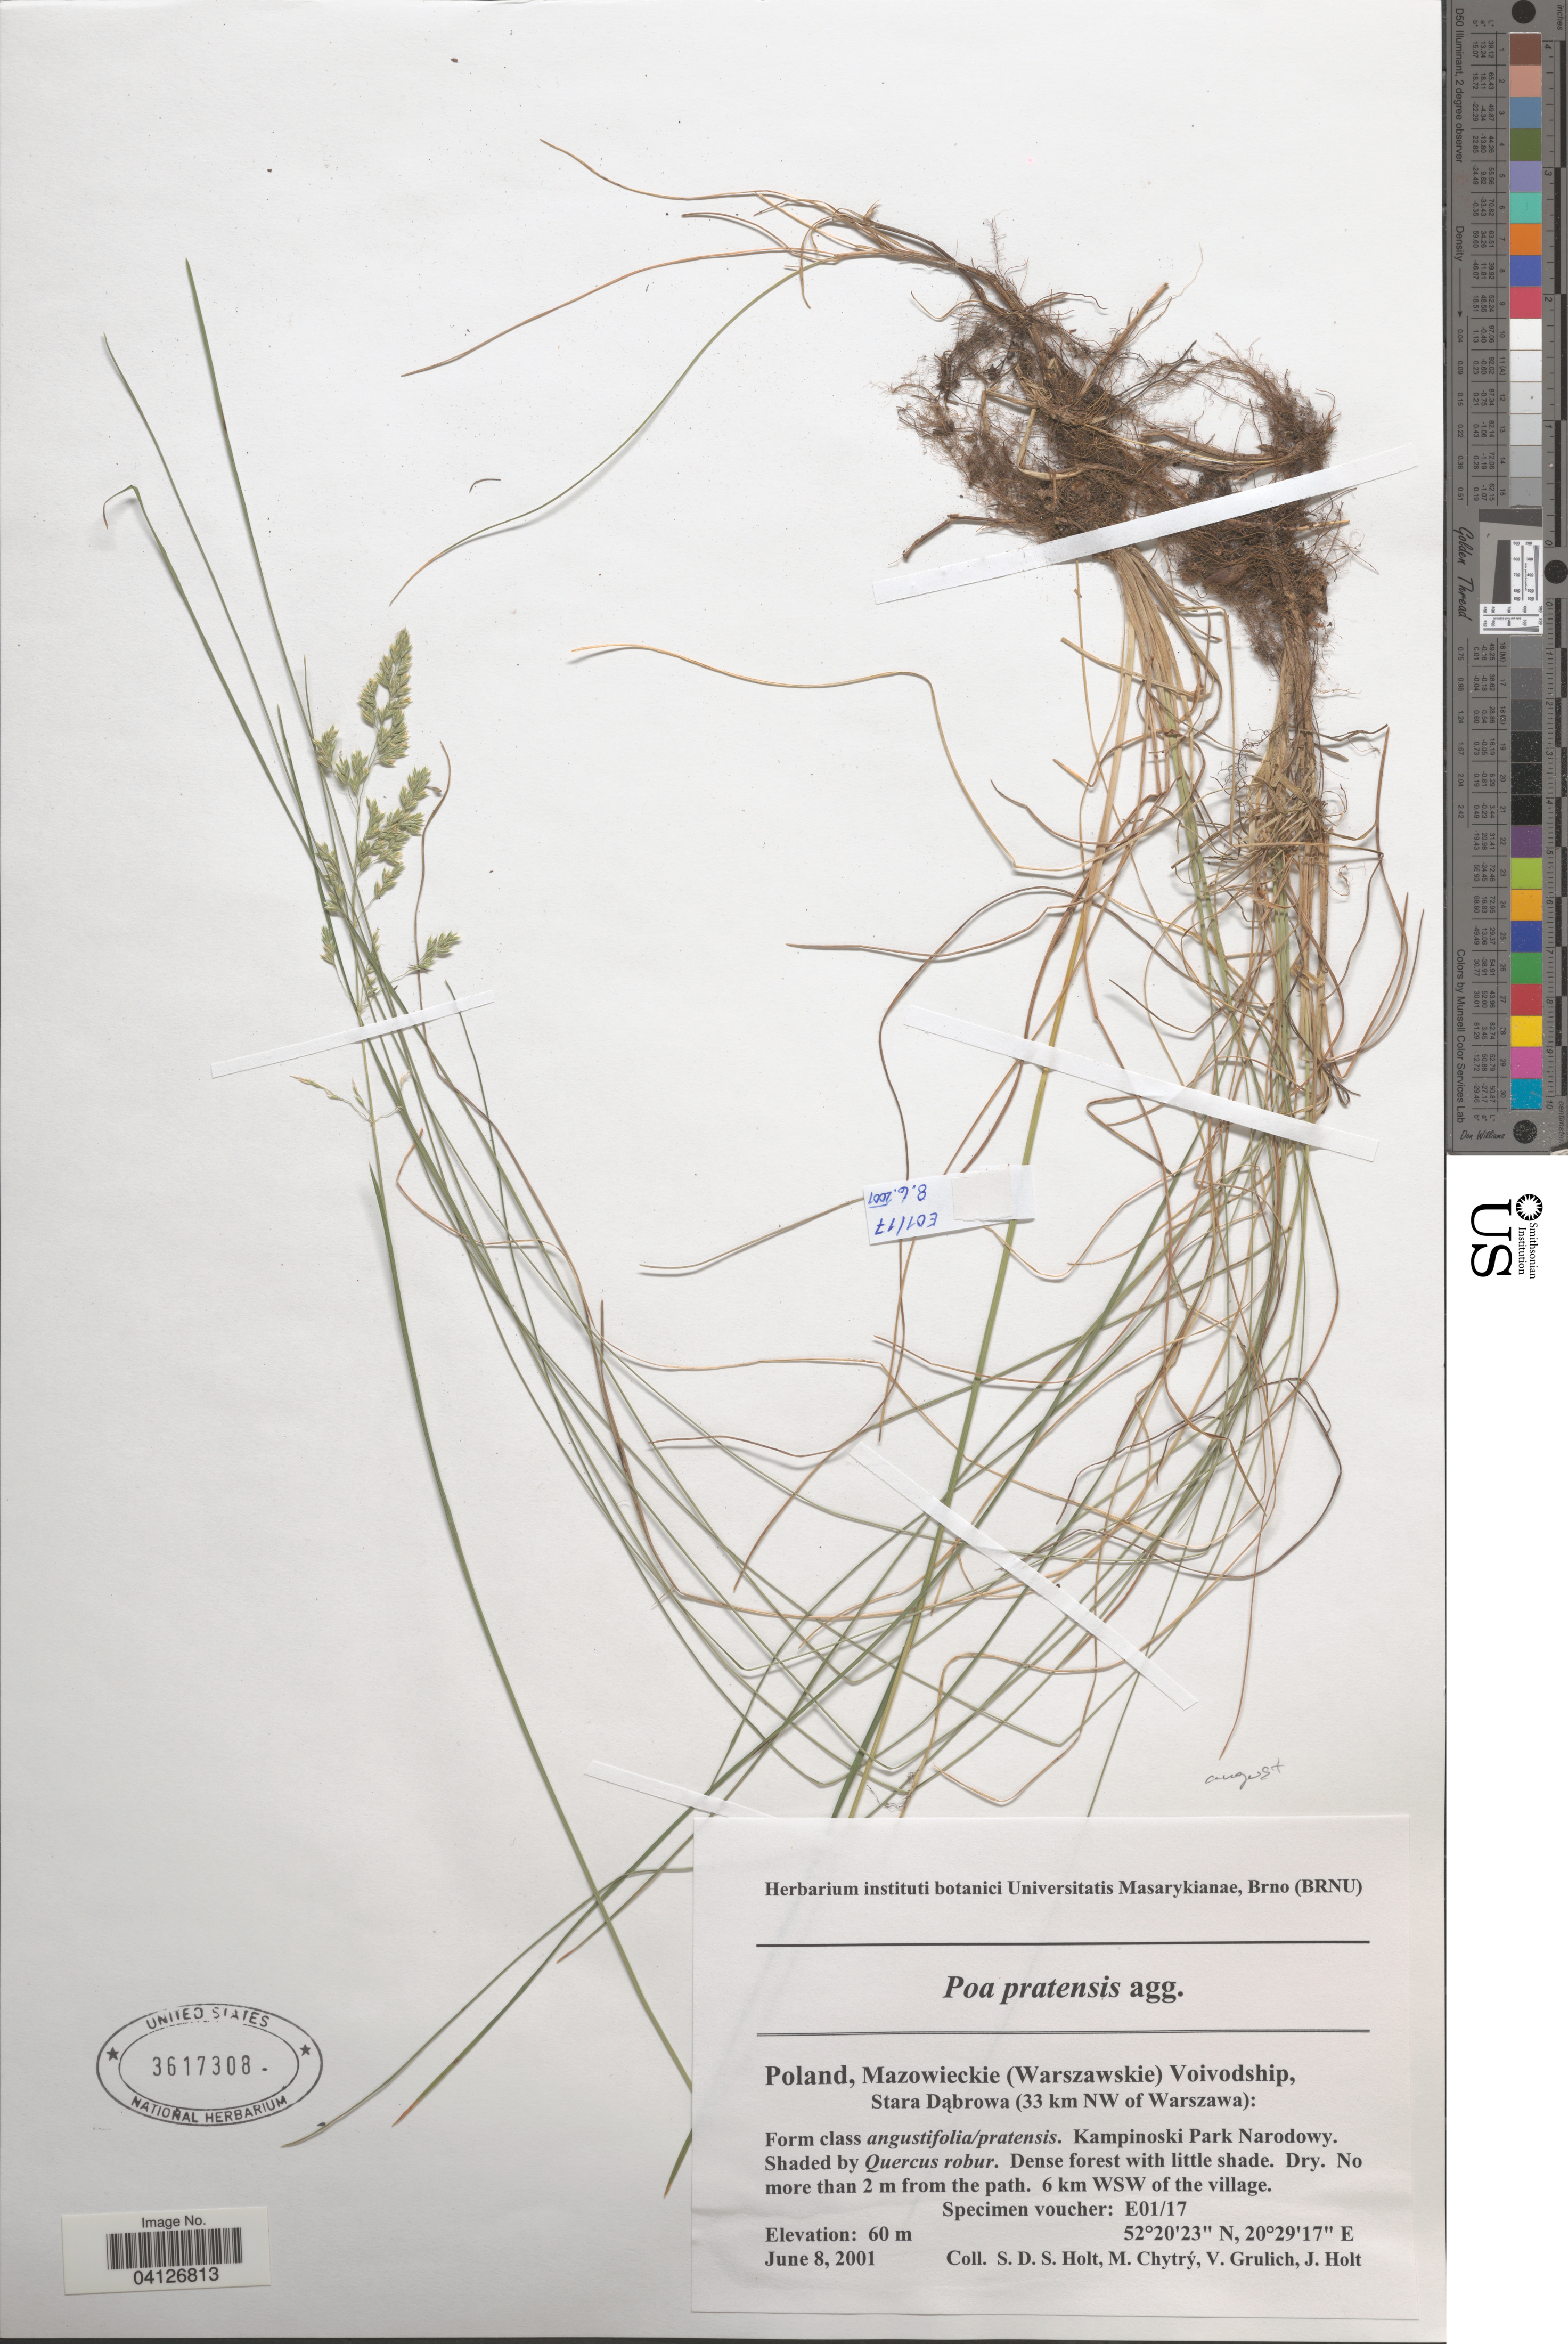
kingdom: Plantae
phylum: Tracheophyta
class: Liliopsida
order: Poales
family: Poaceae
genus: Poa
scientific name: Poa pratensis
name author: L.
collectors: S. Holt, M. Chytrý, V. Grulich & J. Holt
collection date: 2001-06-08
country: Poland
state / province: Mazowieckie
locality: (Warszawskie) Voivodship, Stara Dąbrowa (33 km NW of Warszawa): Kampinoski Park Narodowy. No more than 2 m from the path. 6 km WSW of the village.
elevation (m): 60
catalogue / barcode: US 3617308